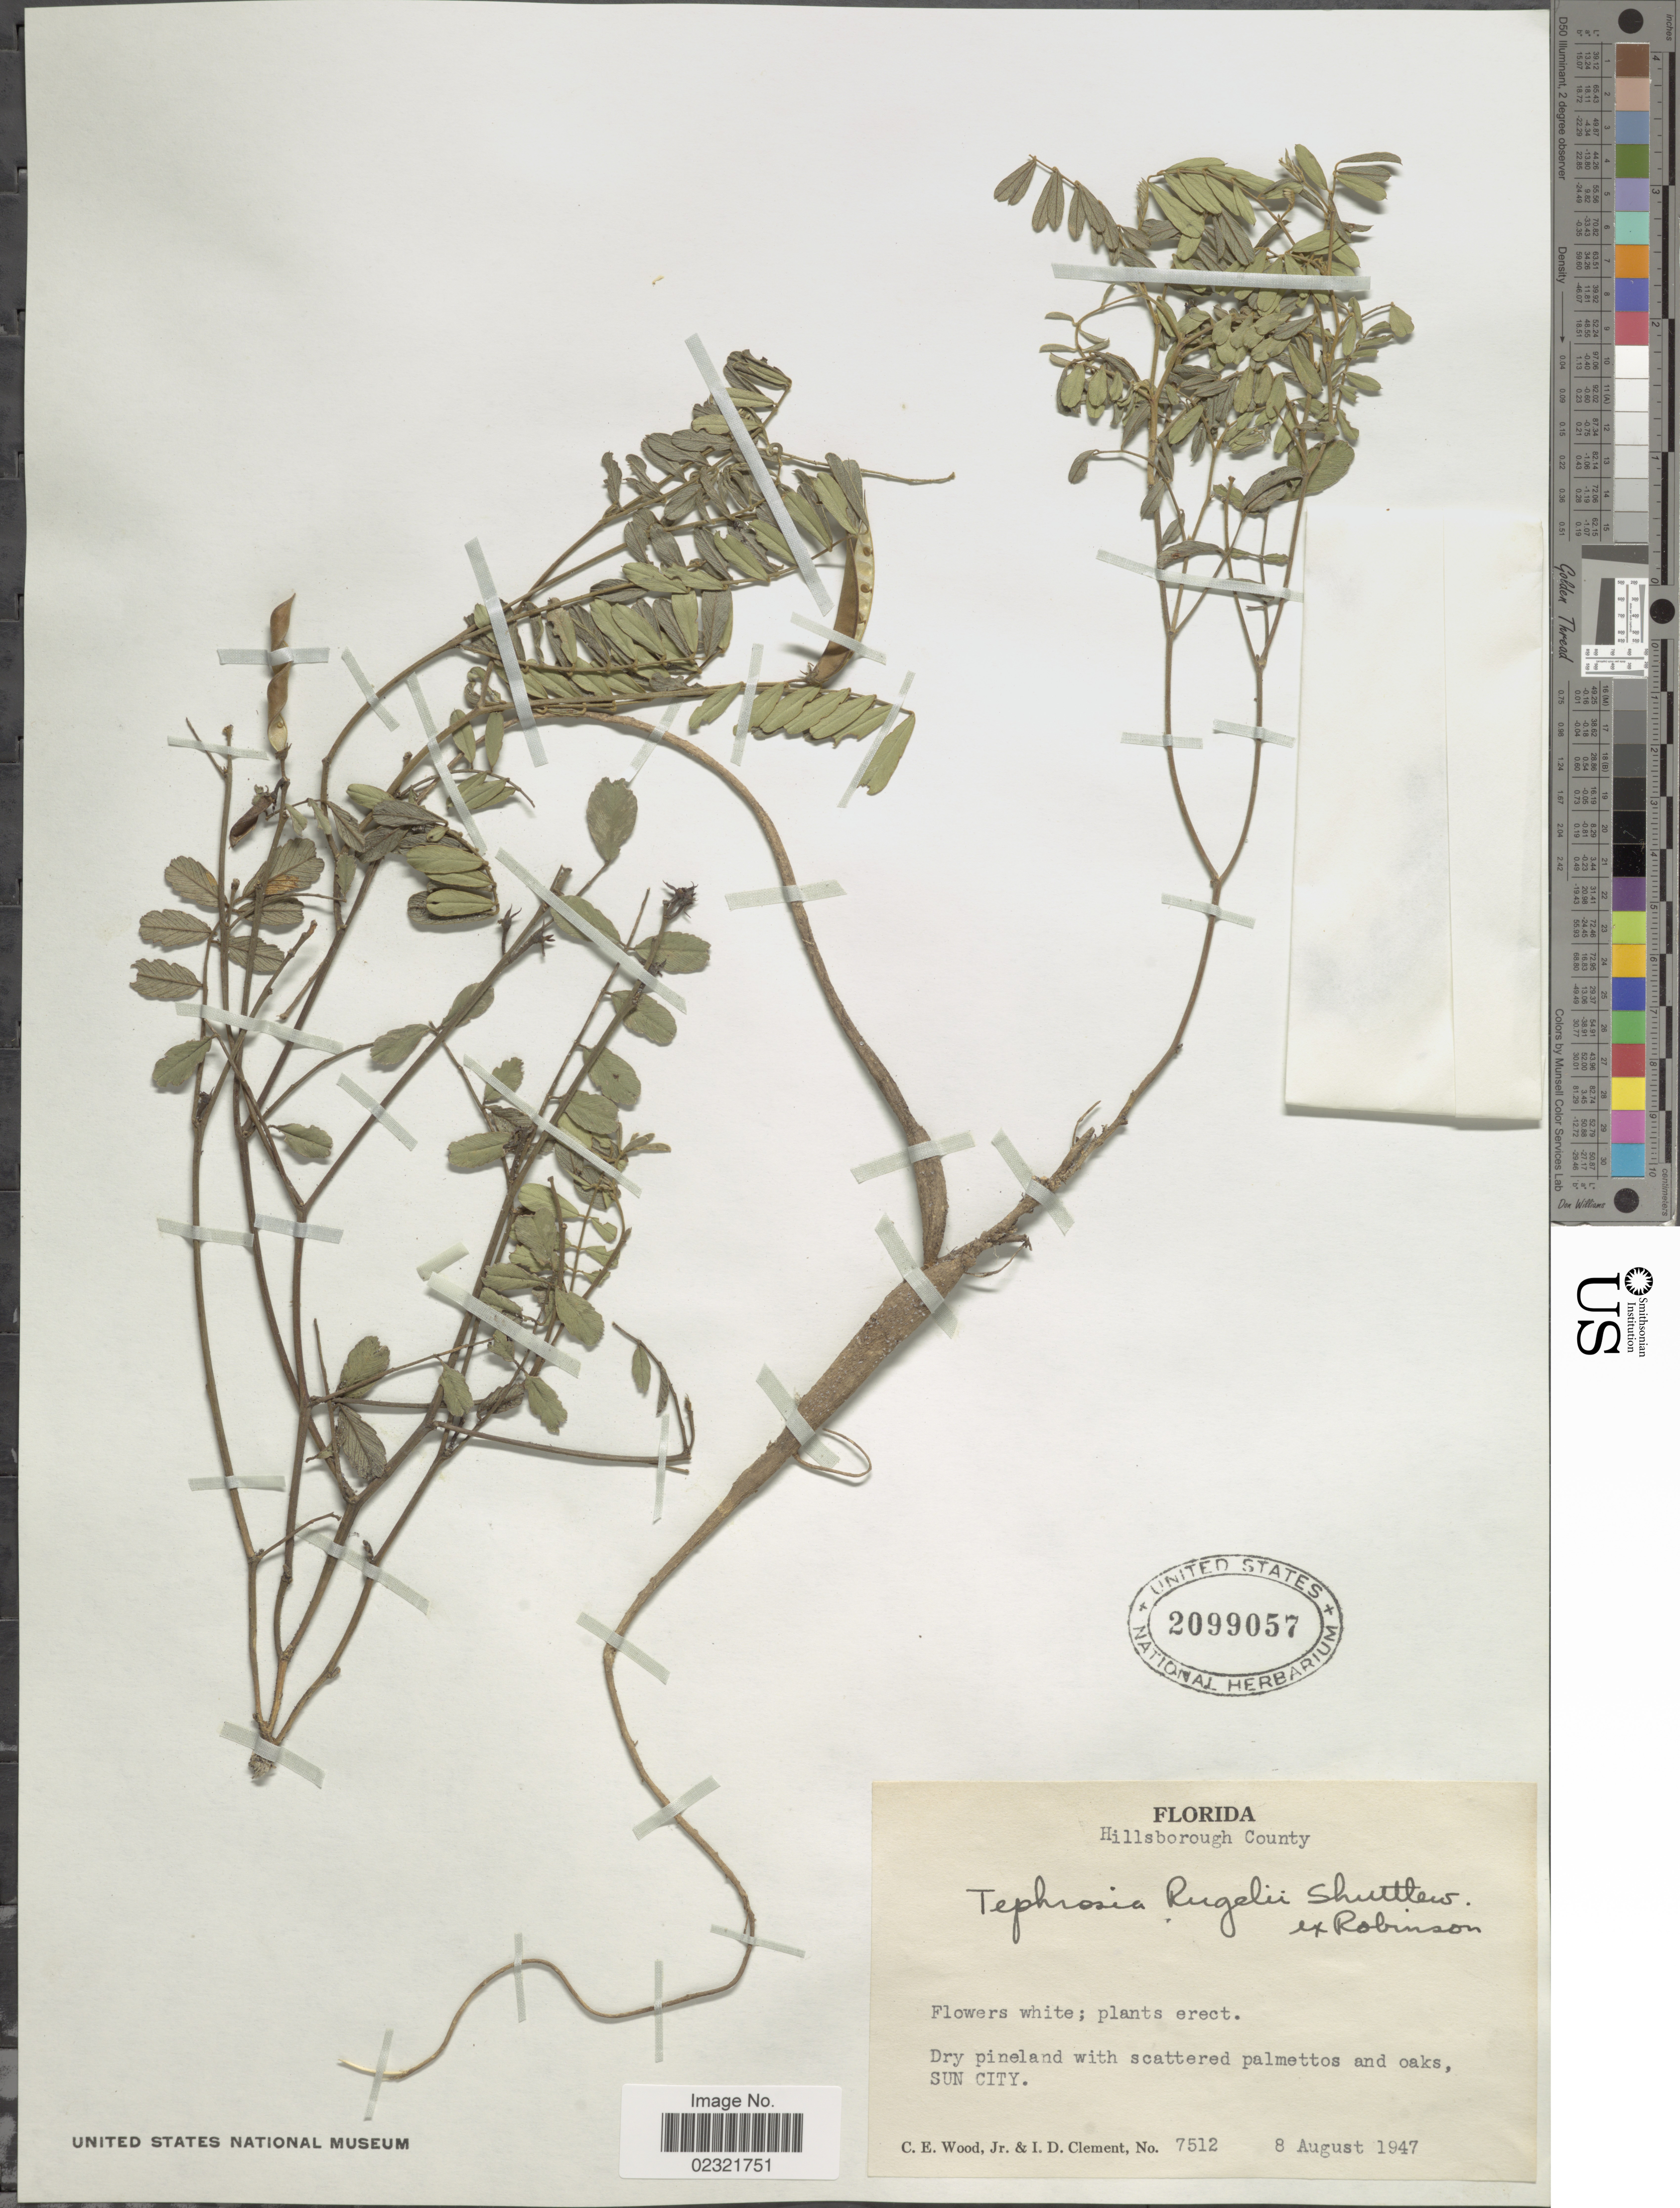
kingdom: Plantae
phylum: Tracheophyta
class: Magnoliopsida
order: Fabales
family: Fabaceae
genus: Tephrosia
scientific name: Tephrosia rugelii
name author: Shuttlew.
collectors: C. Wood & I. Clement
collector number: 7512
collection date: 1947-08-08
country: United States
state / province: Florida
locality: Hillsborough County, Dry pineland with scattered plamettos and oaks, Sun City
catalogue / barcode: US 2099057